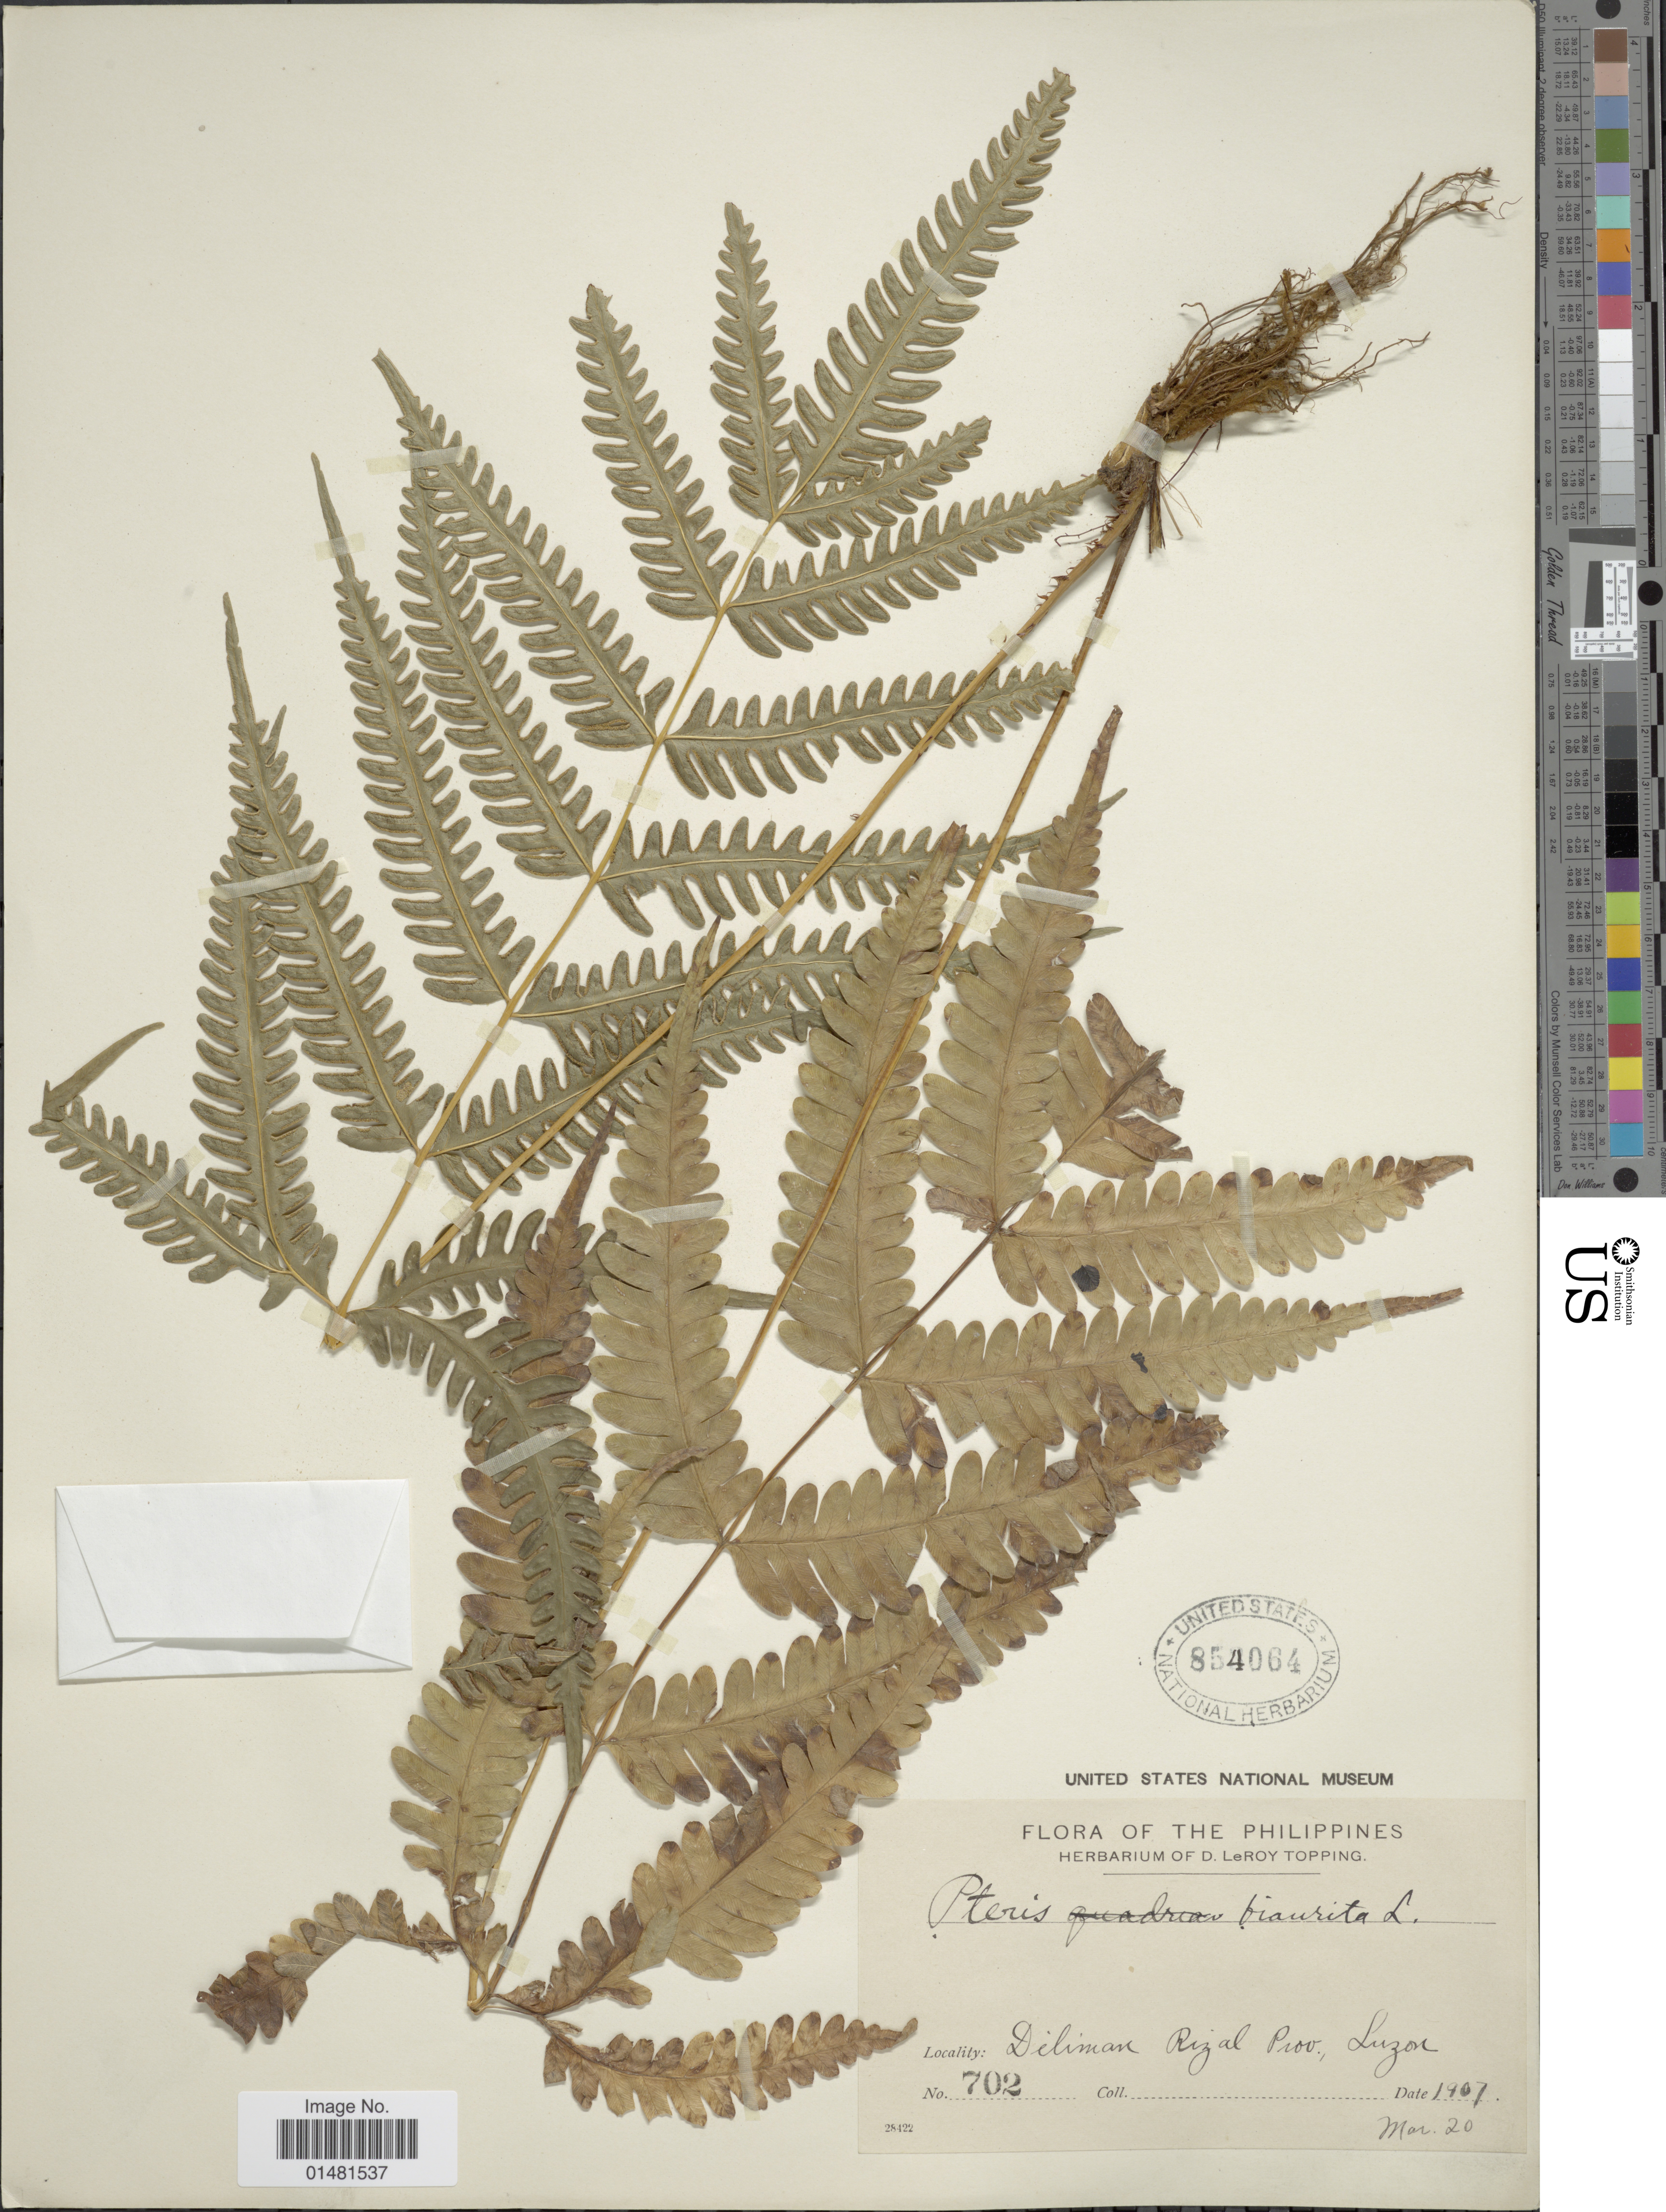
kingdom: Plantae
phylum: Tracheophyta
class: Polypodiopsida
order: Polypodiales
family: Pteridaceae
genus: Pteris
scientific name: Pteris biaurita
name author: L.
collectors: ex herb. D. LeRoy Topping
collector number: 702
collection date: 1907-03-20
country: Philippines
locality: Diliman Rizal Prov., Luzon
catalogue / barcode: US 854064